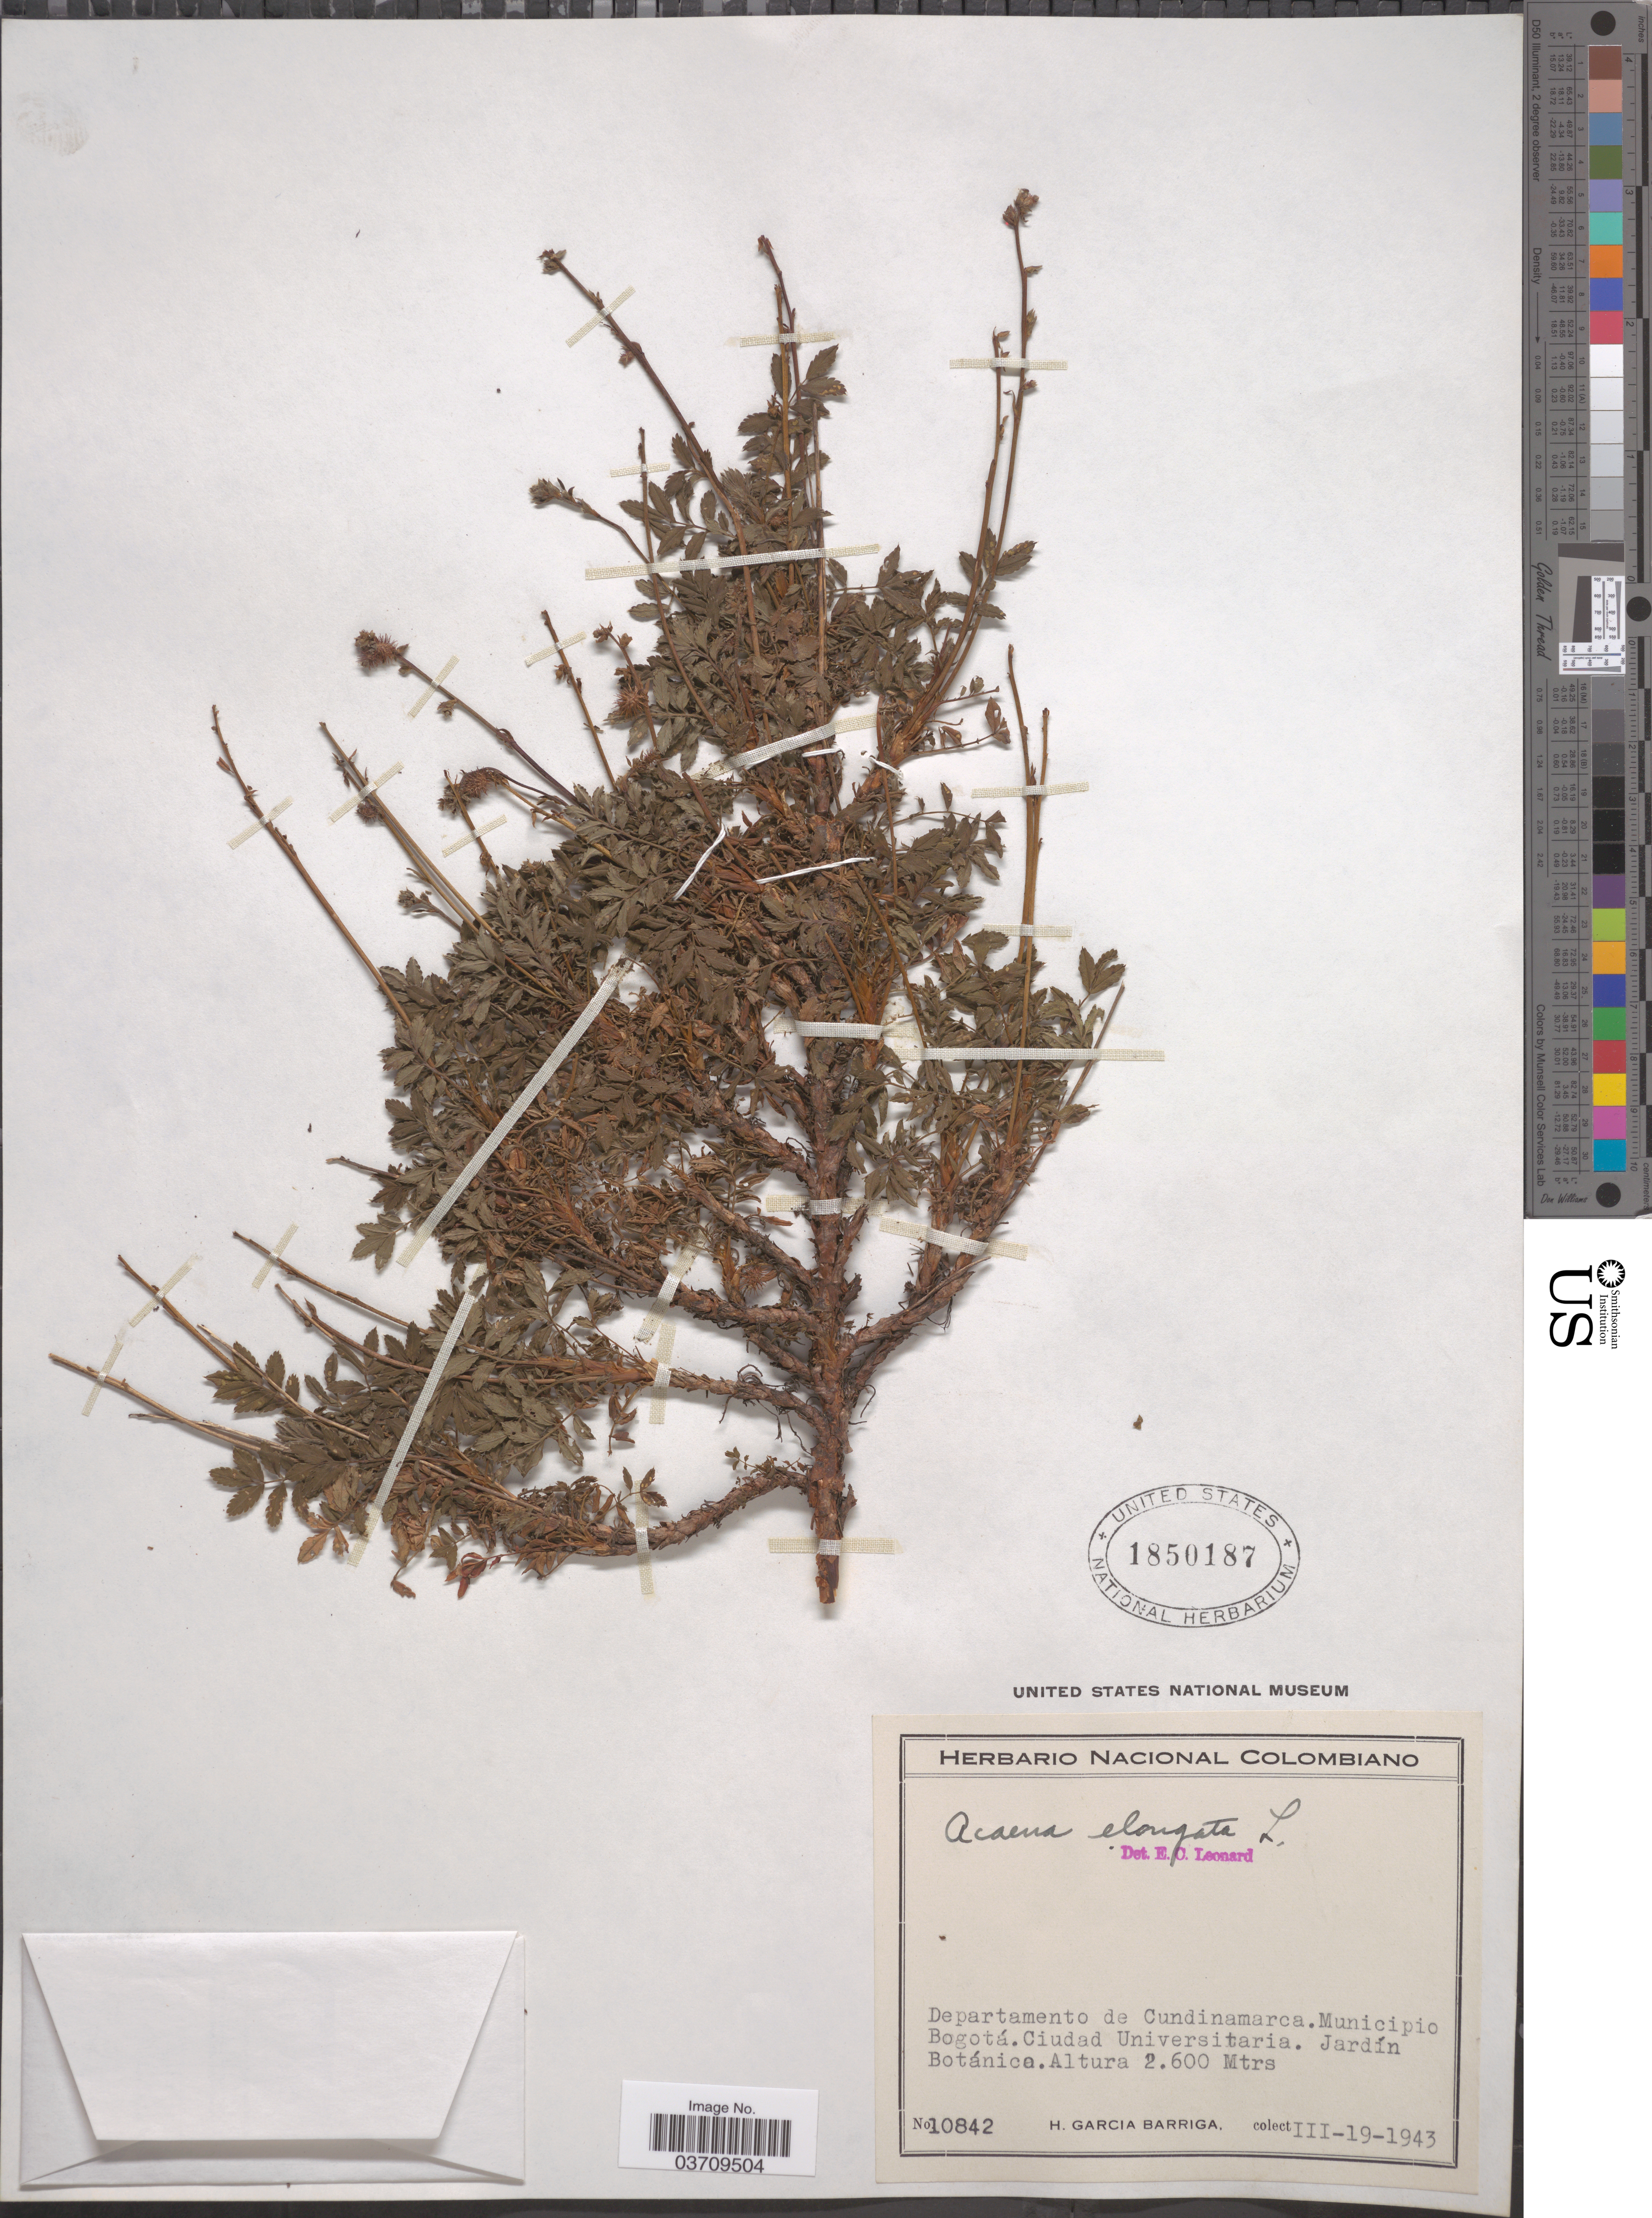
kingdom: Plantae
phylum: Tracheophyta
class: Magnoliopsida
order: Rosales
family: Rosaceae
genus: Acaena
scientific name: Acaena elongata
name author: L.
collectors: H. García Barriga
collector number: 10842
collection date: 1943-03-19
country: Colombia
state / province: Cundinamarca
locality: Departamento de Cundinamarca. Municipio Bogotá. Ciudad Universitaria. Jardín Botánica.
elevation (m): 2600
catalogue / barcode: US 1850187